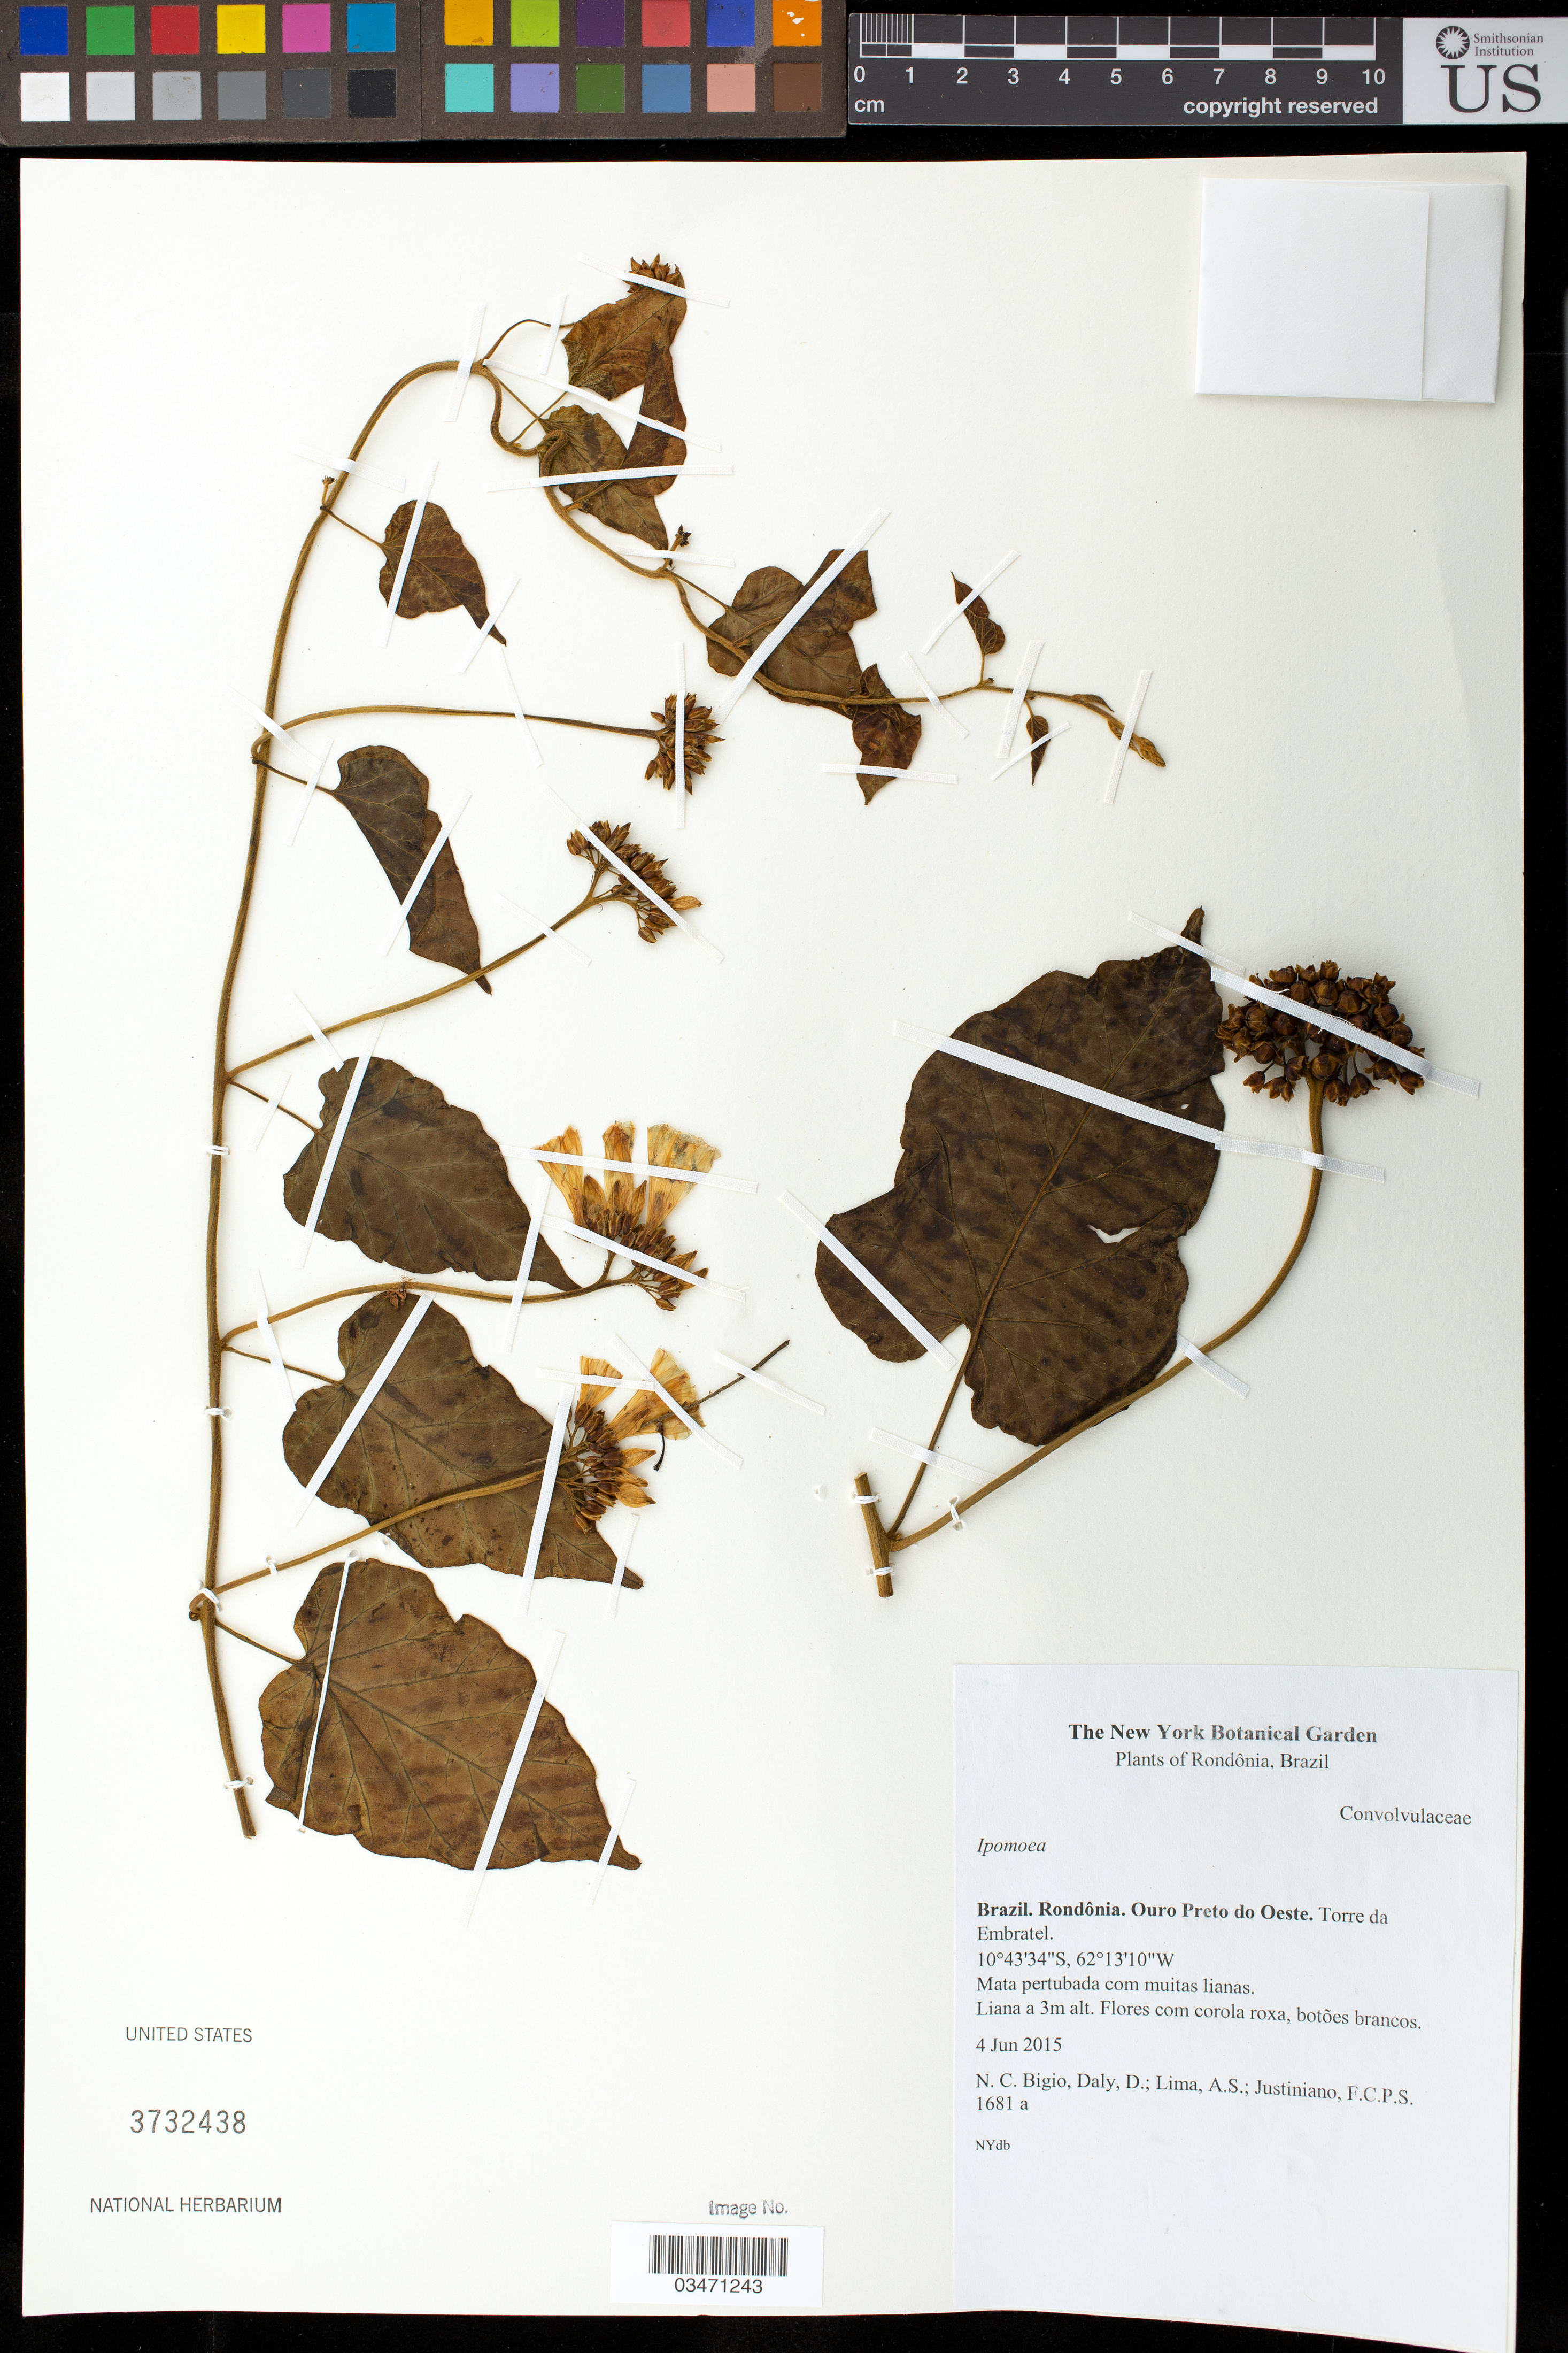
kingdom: Plantae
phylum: Tracheophyta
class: Magnoliopsida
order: Solanales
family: Convolvulaceae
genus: Ipomoea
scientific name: Ipomoea sp.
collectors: N. C. Bigio, D. Daly, A. Lima & F. Justiniano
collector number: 1681 a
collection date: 2015-06-04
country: Brazil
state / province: Rondônia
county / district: Ouro Preto do Oeste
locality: Torre da Embratel.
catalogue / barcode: US 3732438